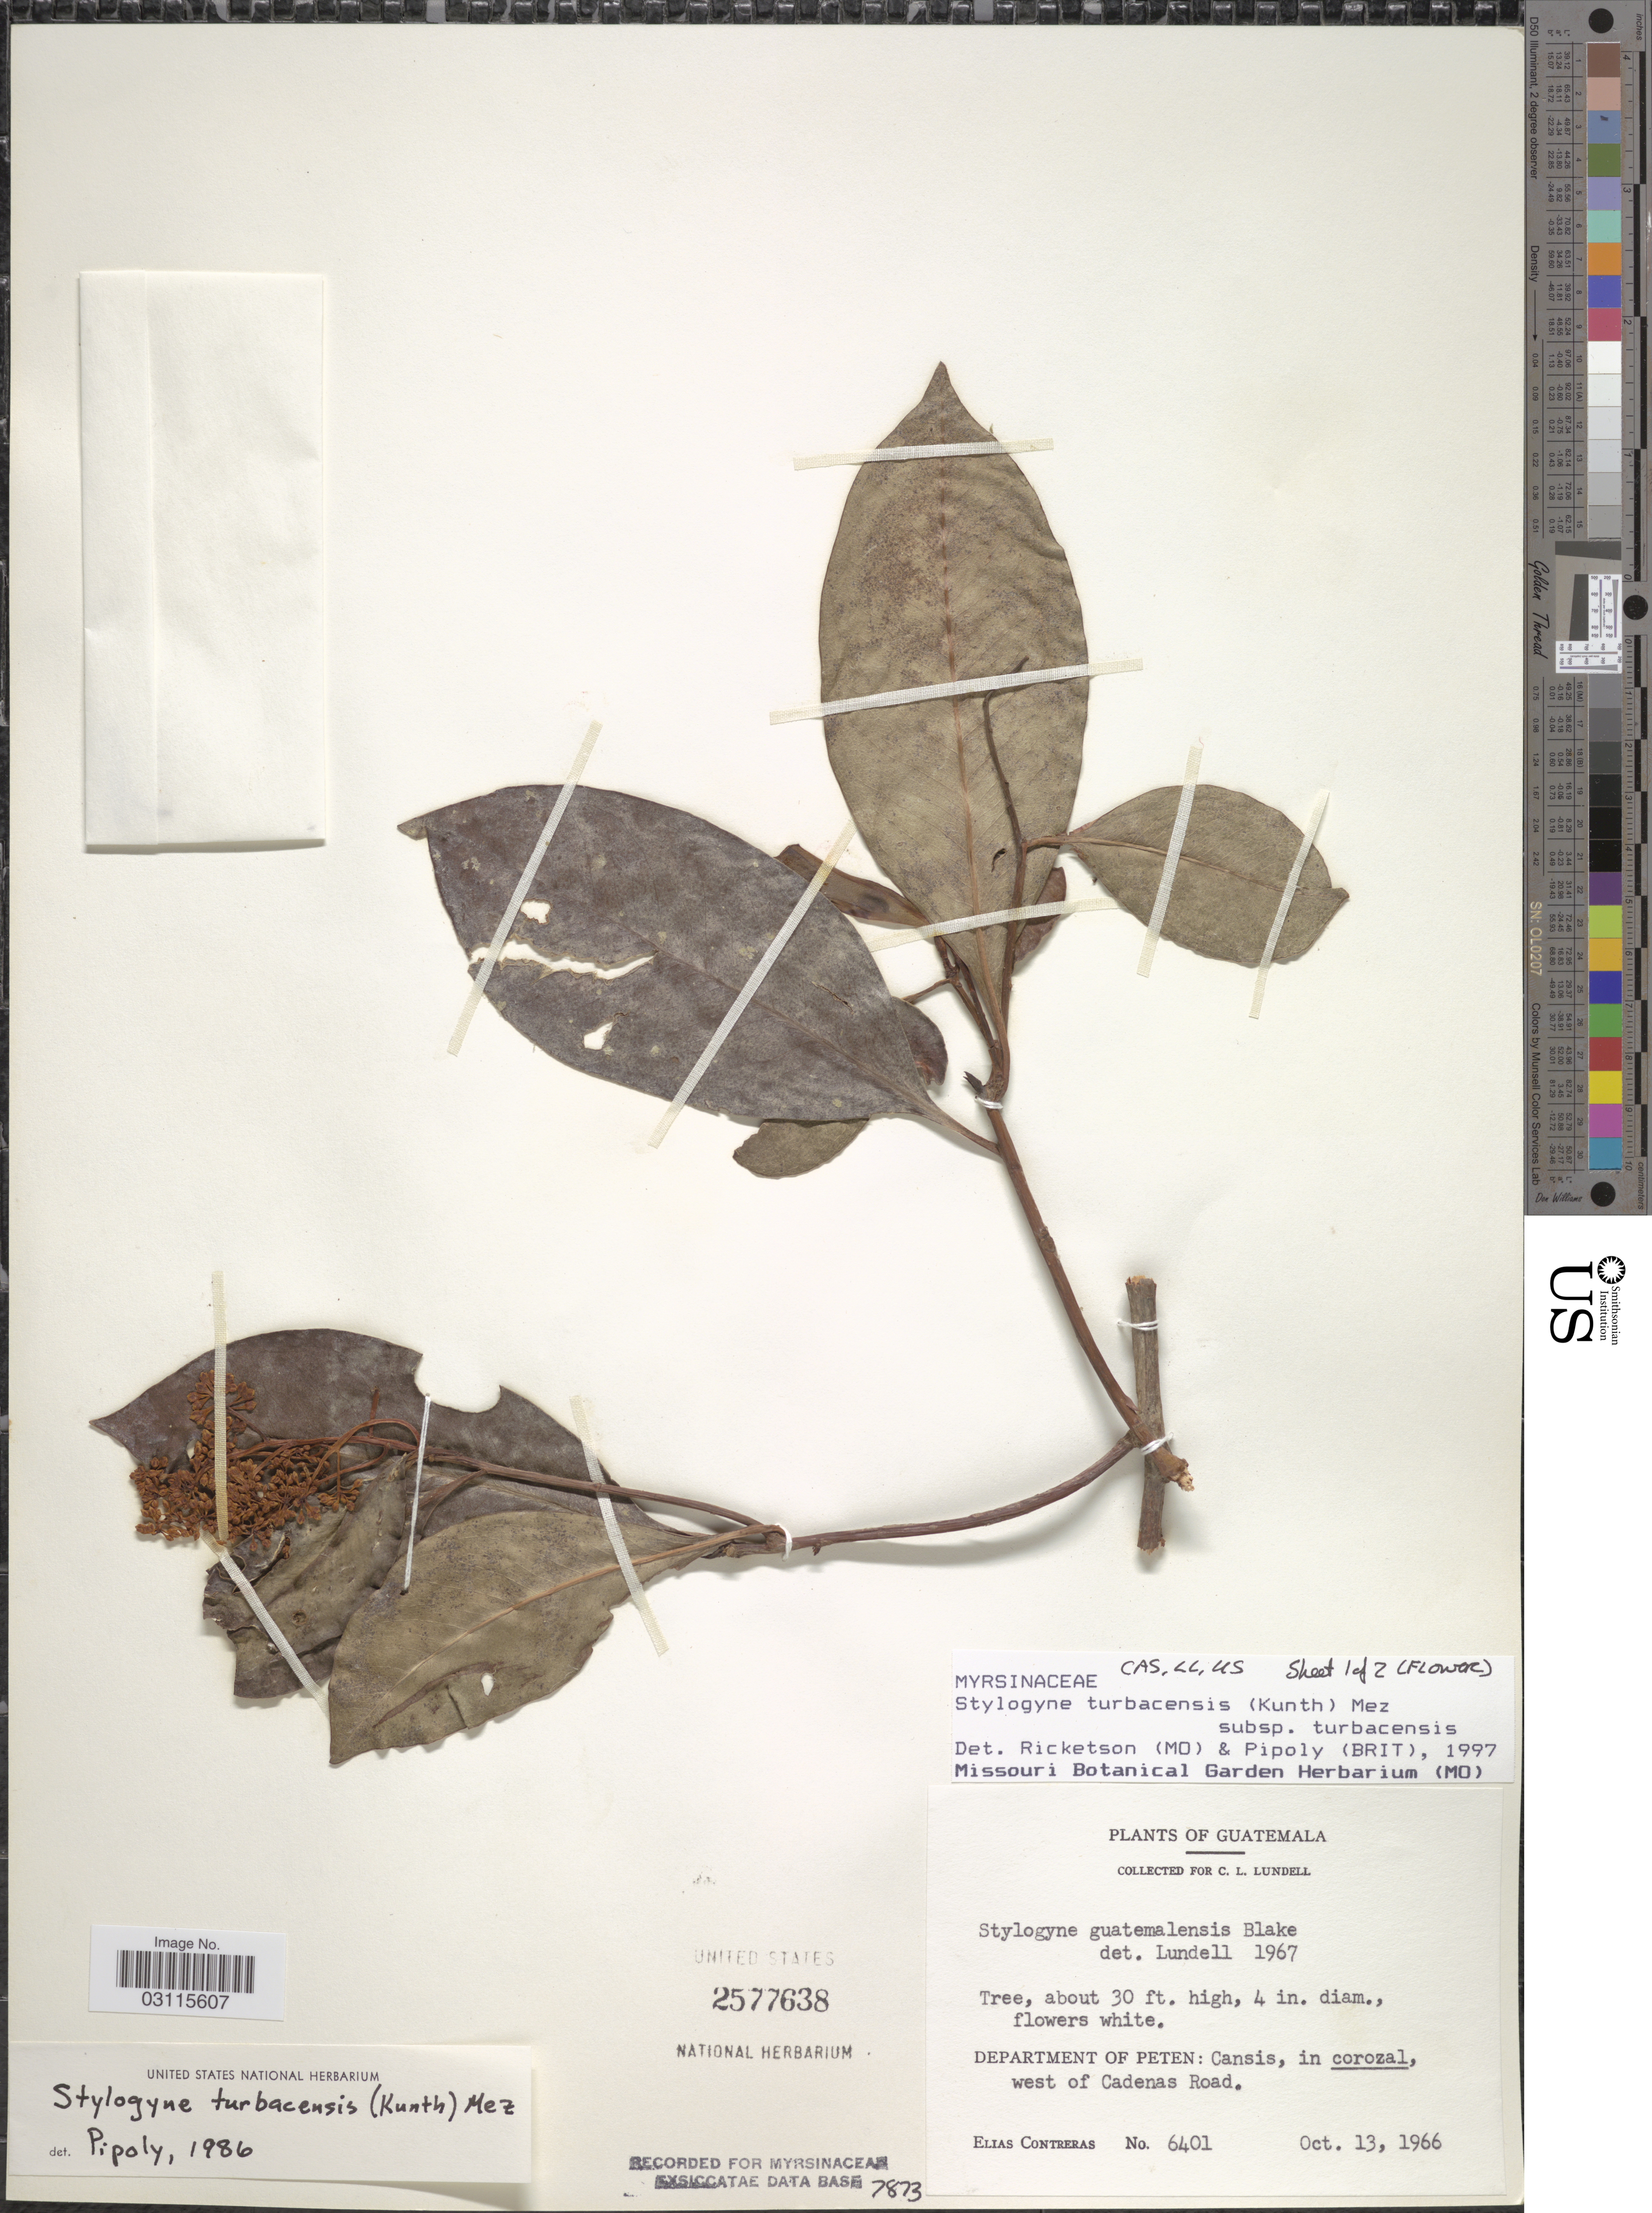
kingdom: Plantae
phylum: Tracheophyta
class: Magnoliopsida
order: Ericales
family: Primulaceae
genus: Stylogyne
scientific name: Stylogyne turbacensis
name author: (Kunth) Mez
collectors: E. Contreras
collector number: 6401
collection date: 1966-10-13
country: Guatemala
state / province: El Petén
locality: Department of Peten: Cansis, in corozal west of Cadenas Road.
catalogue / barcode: US 2577638